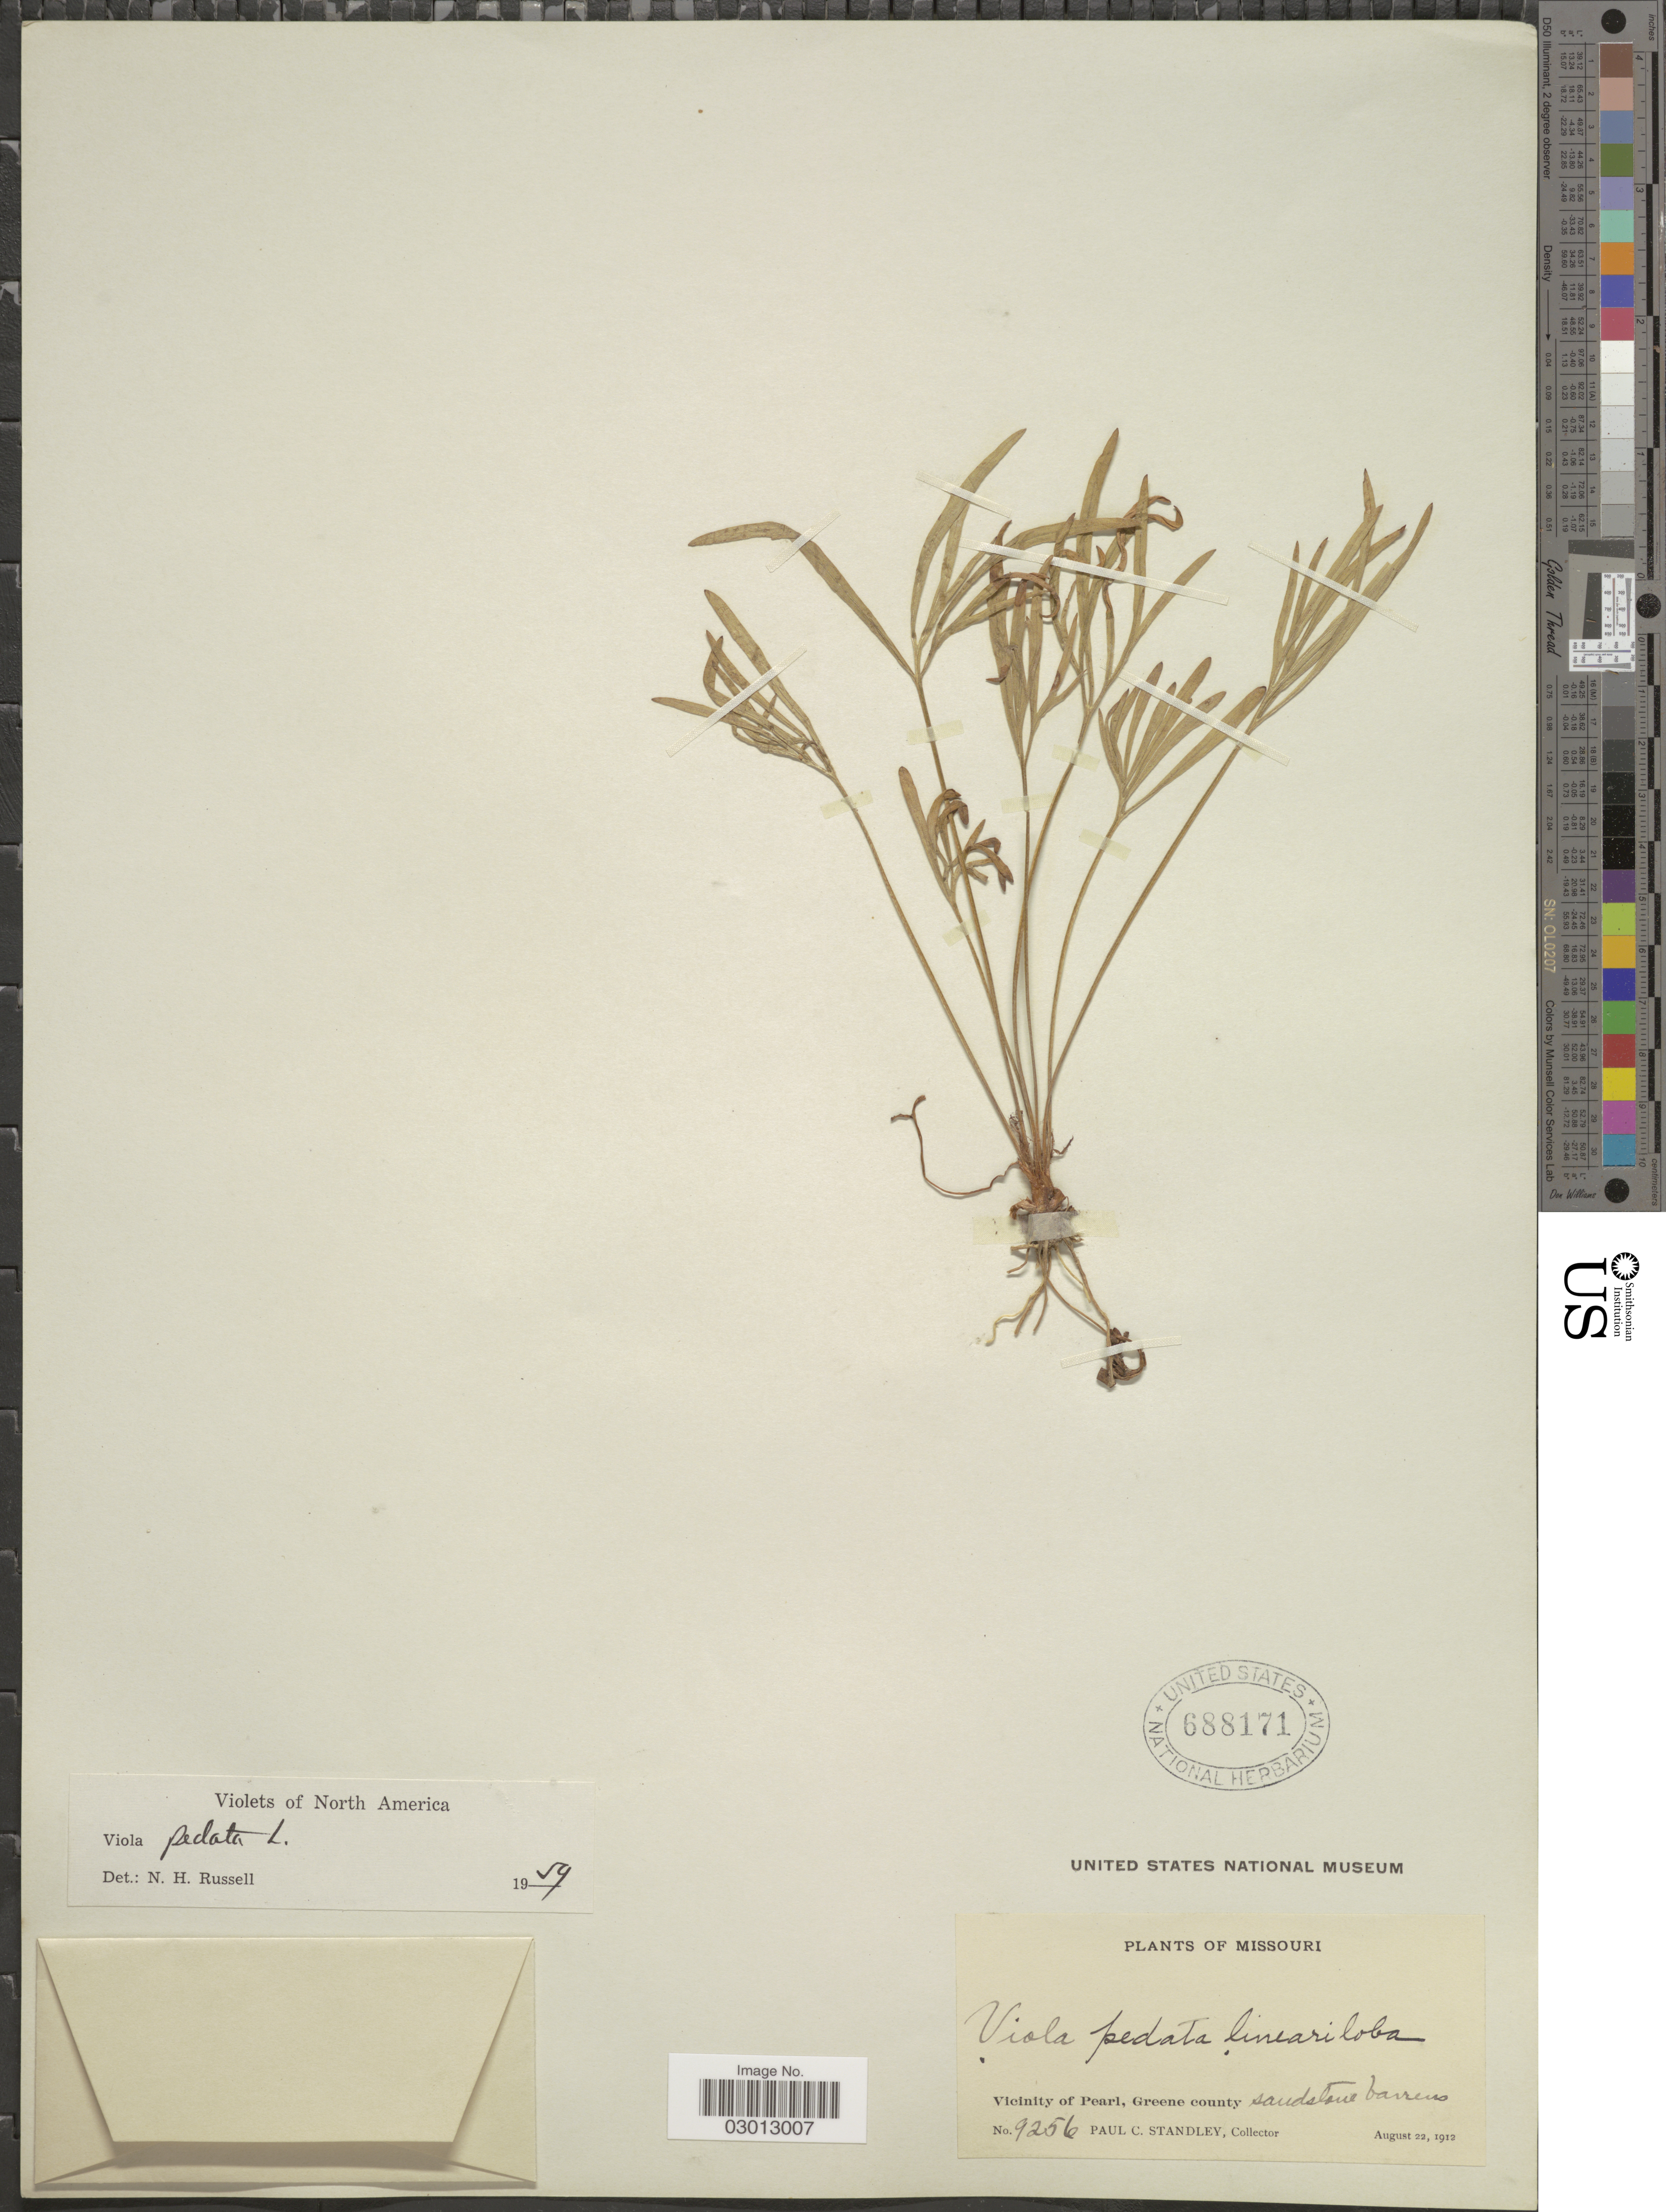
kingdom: Plantae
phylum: Tracheophyta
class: Magnoliopsida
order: Malpighiales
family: Violaceae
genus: Viola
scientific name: Viola pedata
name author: L.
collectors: P. C. Standley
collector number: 9256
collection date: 1912-08-22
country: United States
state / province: Missouri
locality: Vicinity of Pearl, Greene county. Sandstone barrens.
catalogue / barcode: US 688171